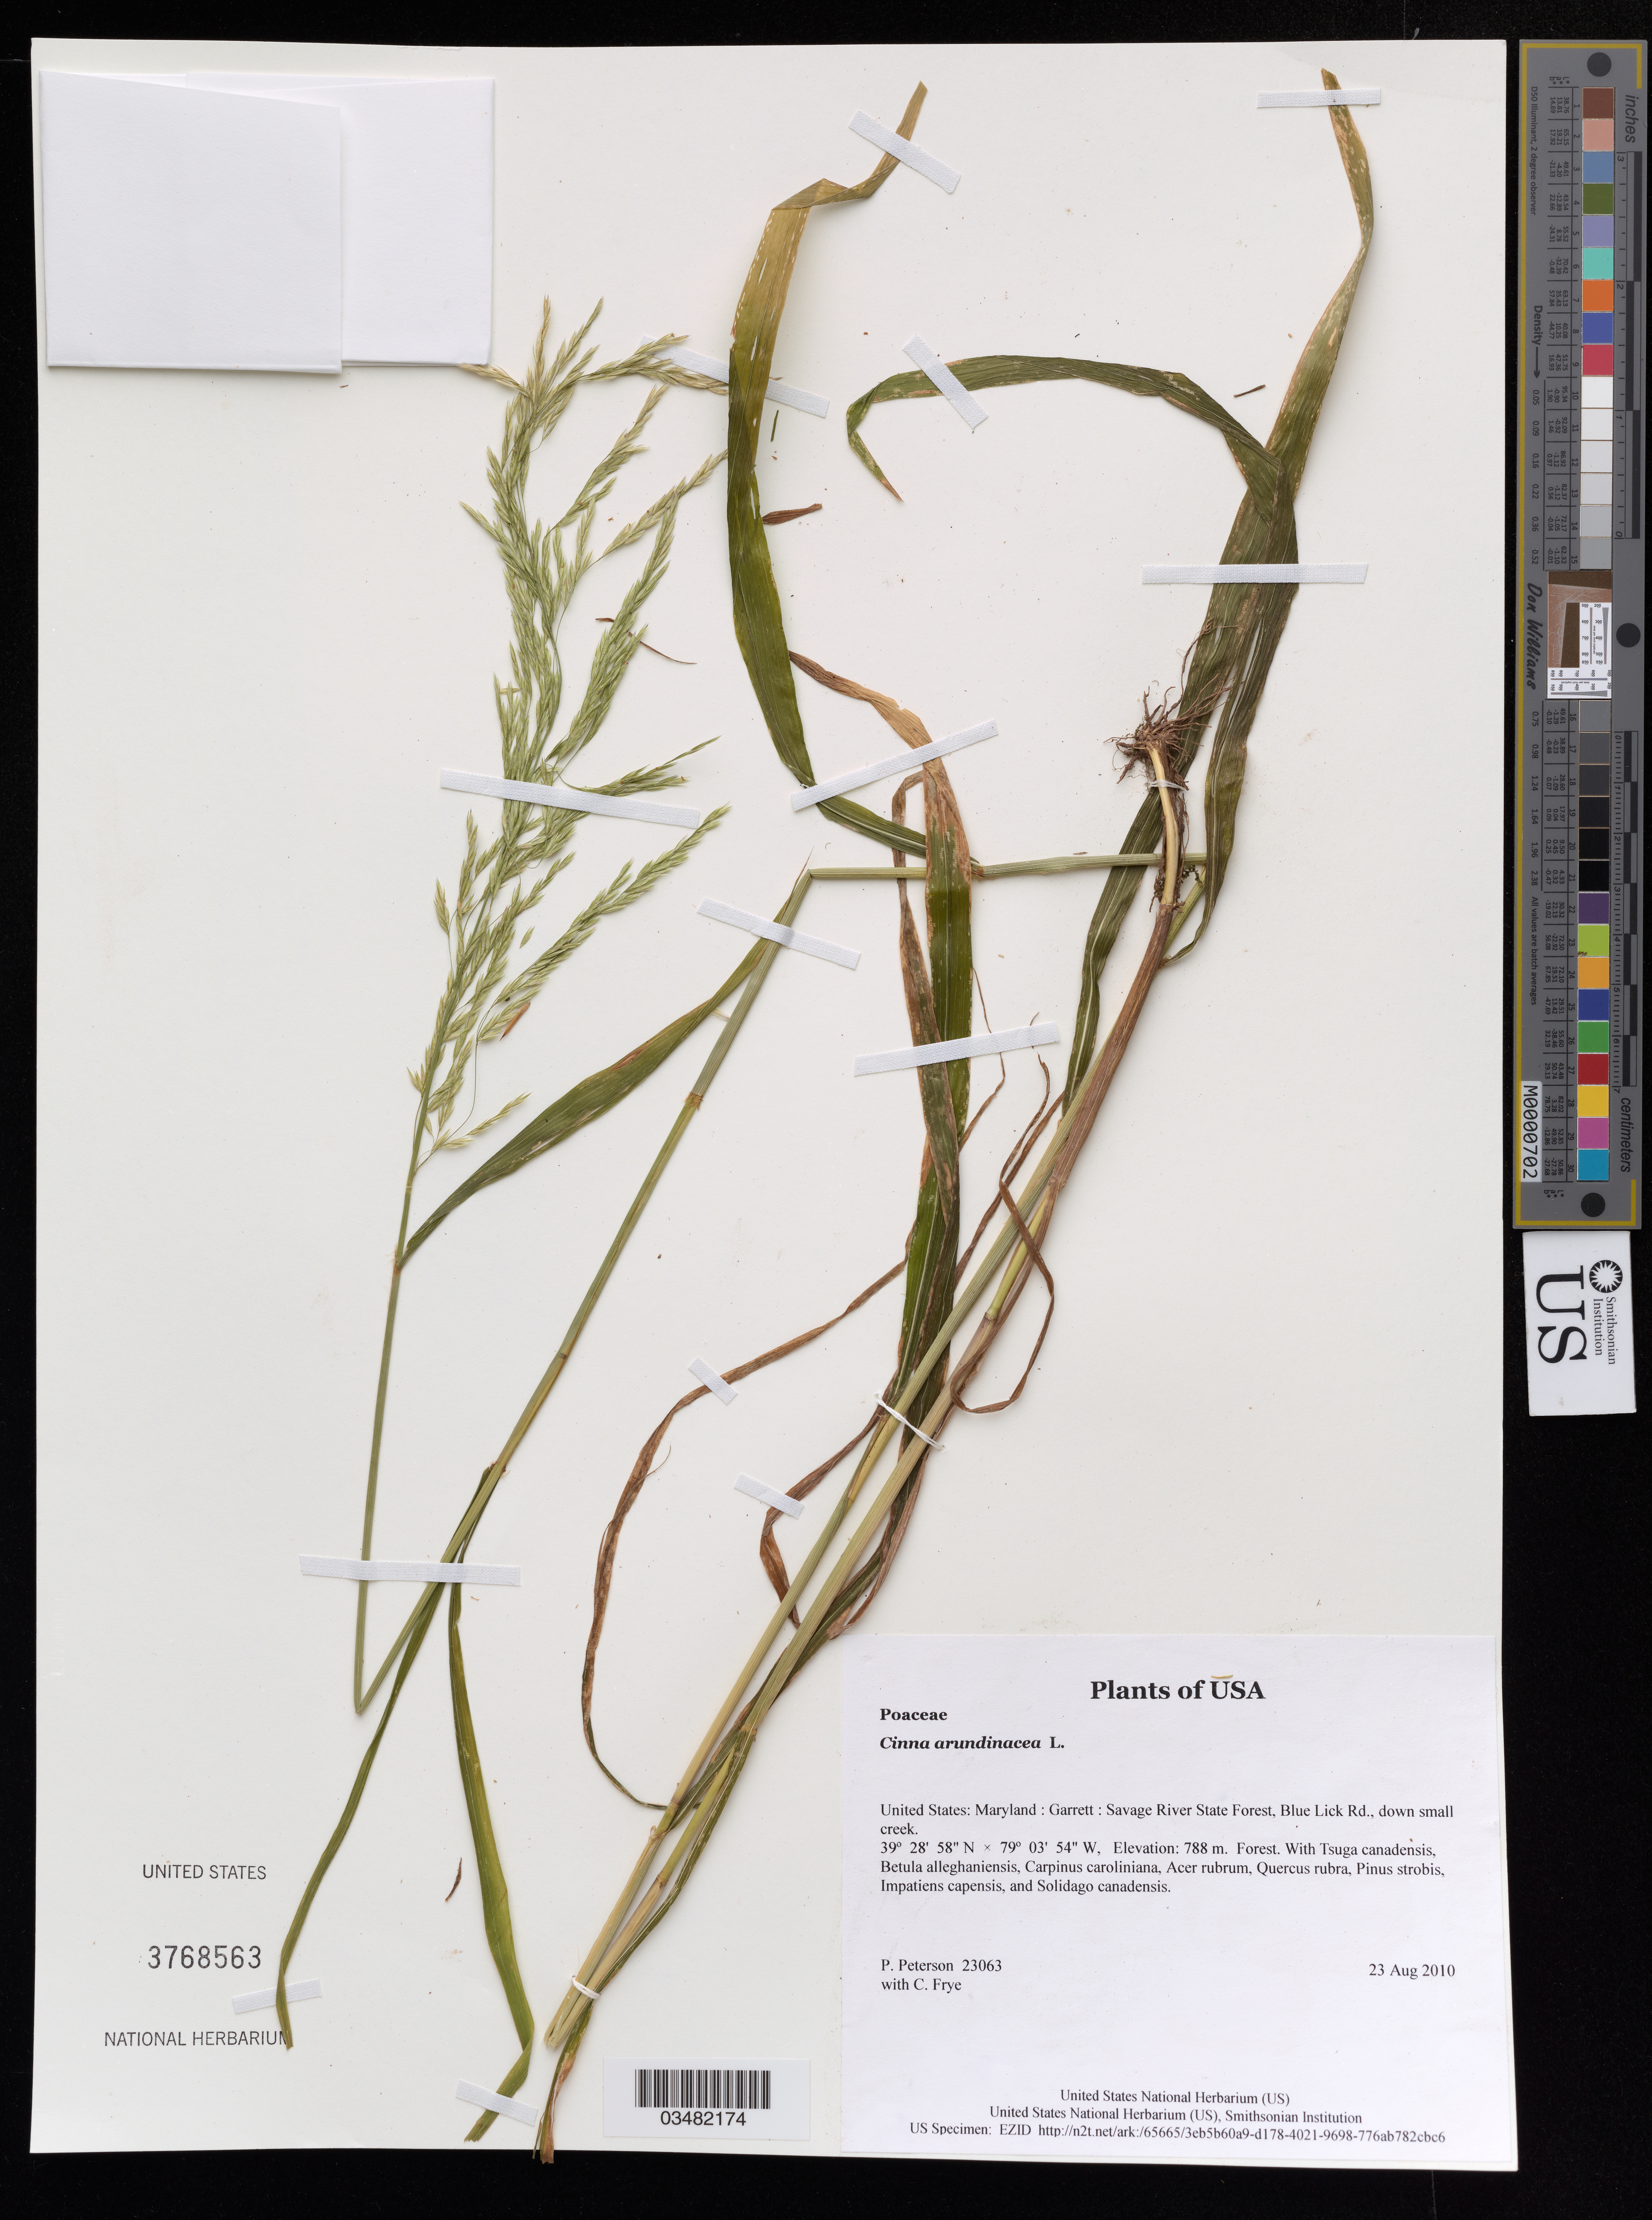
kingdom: Plantae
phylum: Tracheophyta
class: Liliopsida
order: Poales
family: Poaceae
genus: Cinna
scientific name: Cinna arundinacea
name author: L.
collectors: P. M. Peterson & C. Frye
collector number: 23063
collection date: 2010-08-23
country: United States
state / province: Maryland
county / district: Garrett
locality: Savage River State Forest, Blue Lick Rd., down small creek.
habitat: Forest.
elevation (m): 788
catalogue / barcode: US 3768563